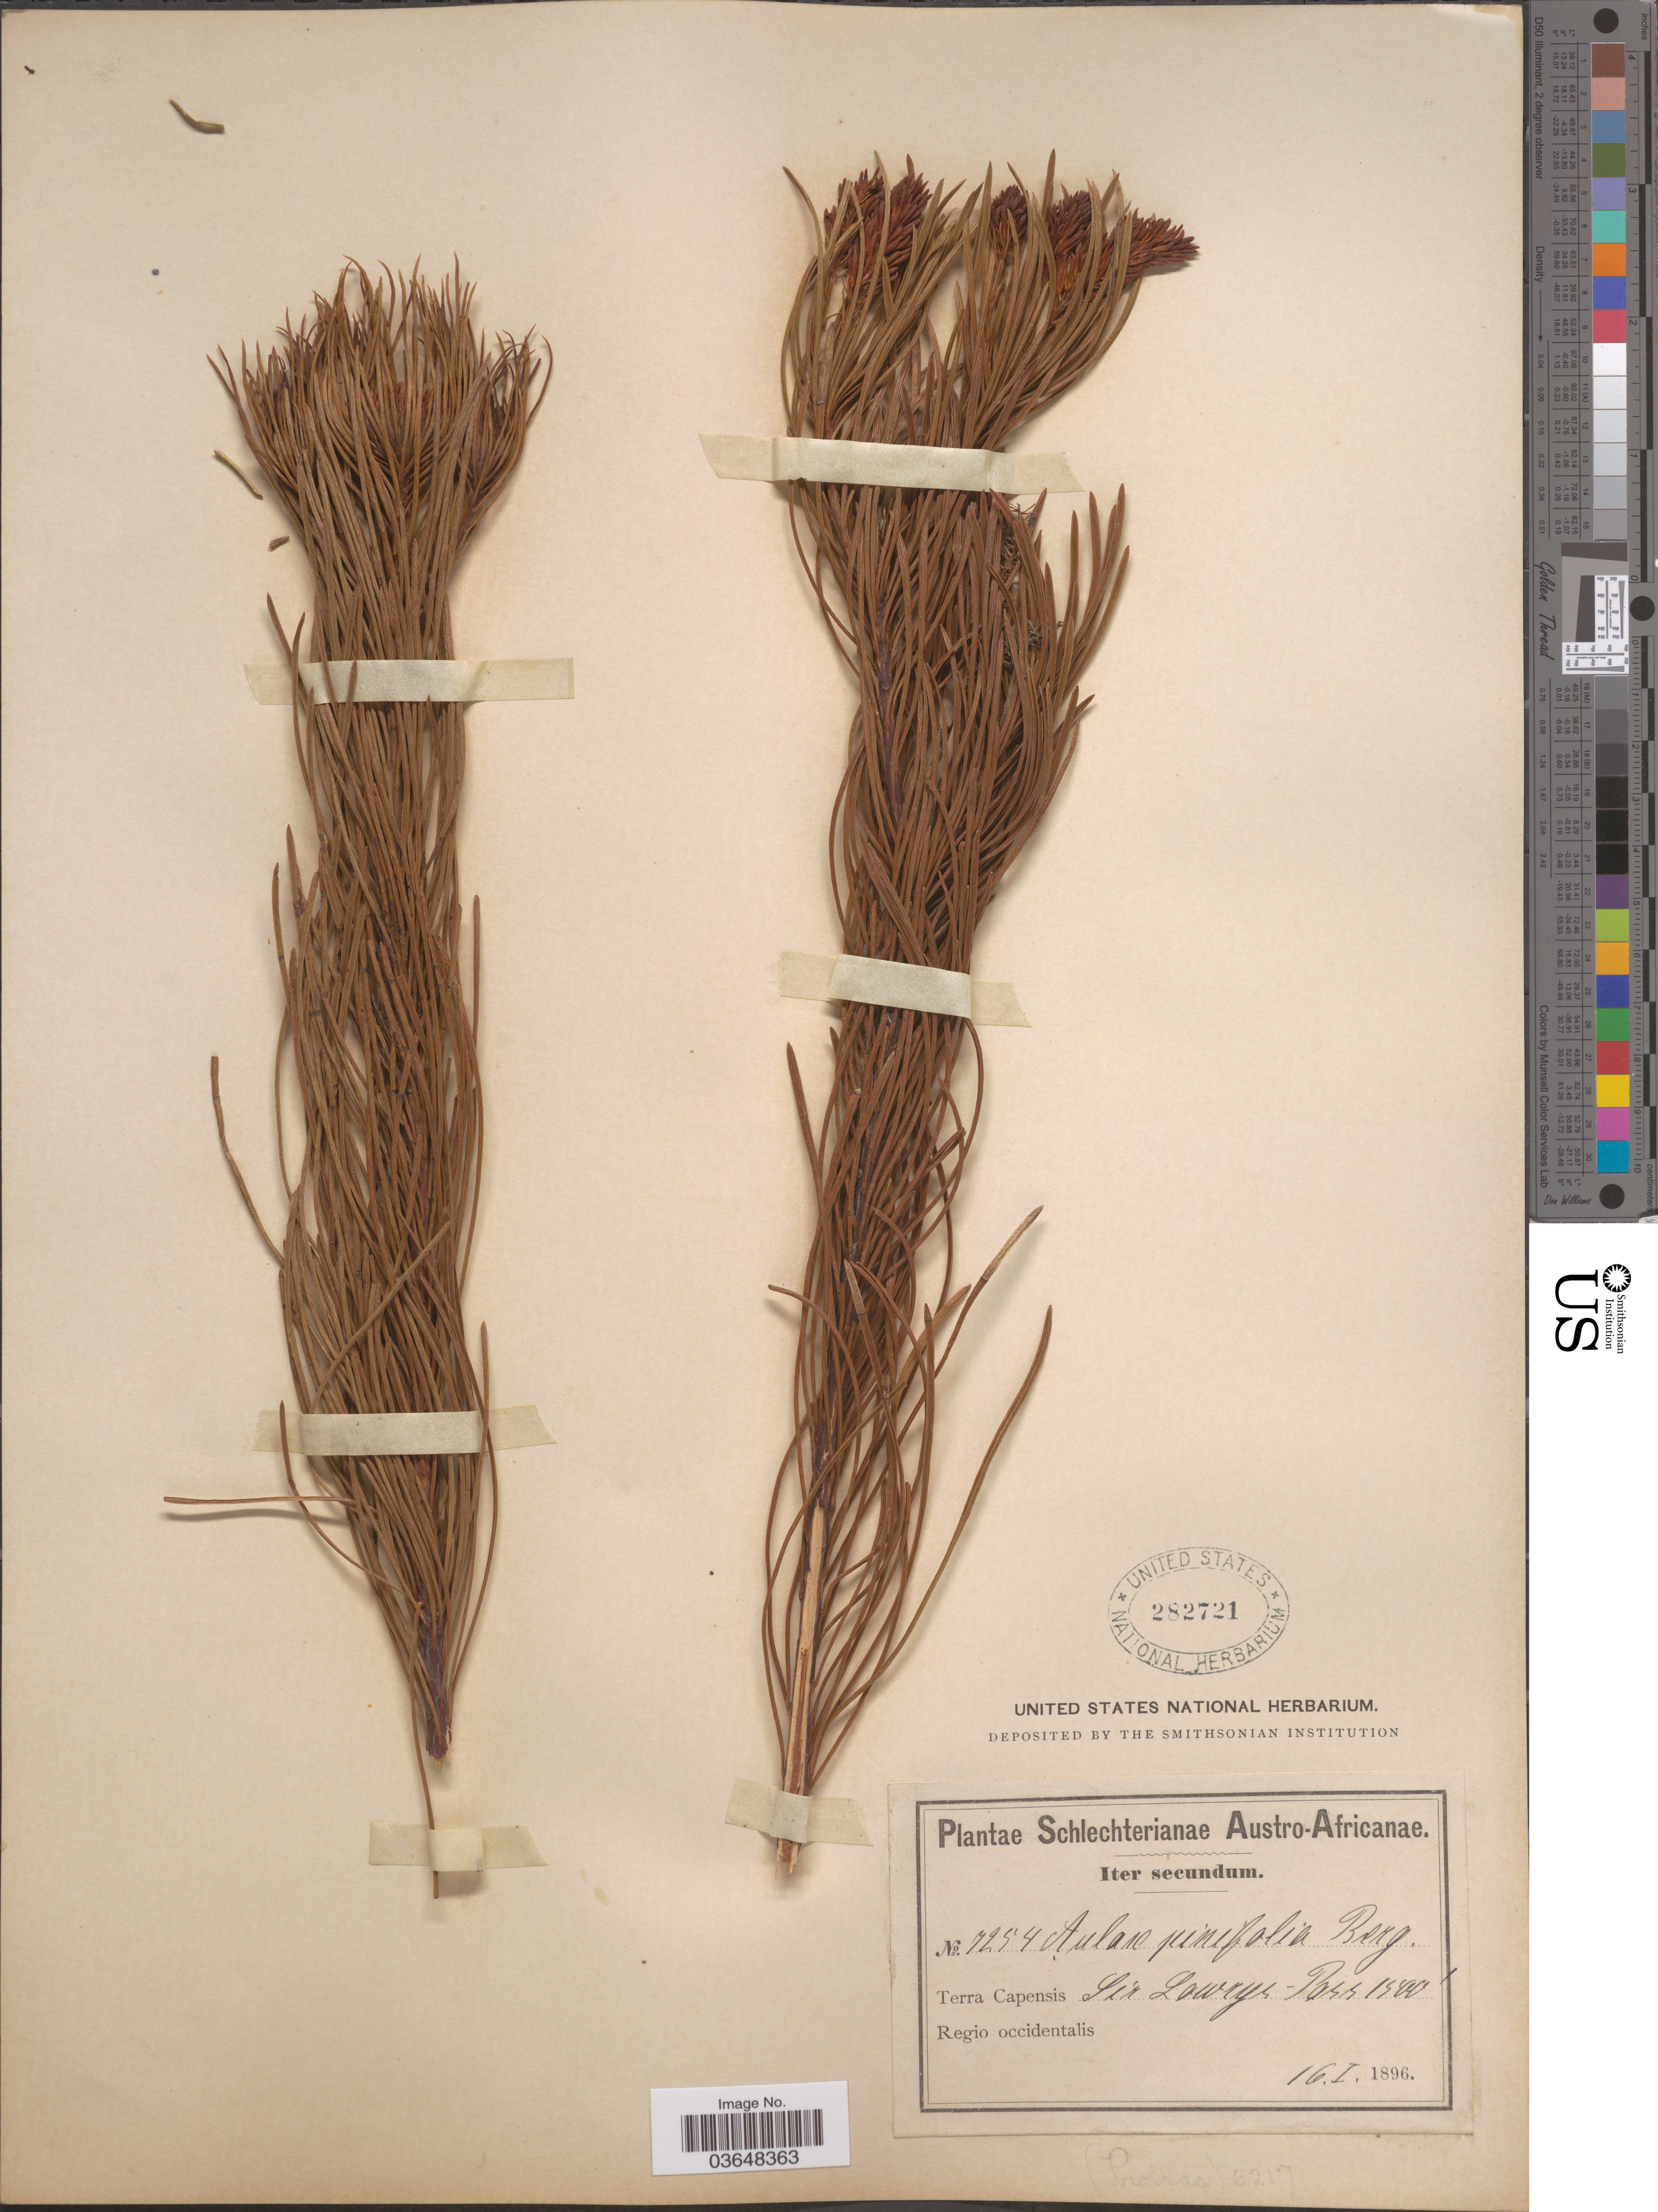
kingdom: Plantae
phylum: Tracheophyta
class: Magnoliopsida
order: Proteales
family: Proteaceae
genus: Aulax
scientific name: Aulax pinifolia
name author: P.J. Bergius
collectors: Schlechter, --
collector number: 7254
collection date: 1896-01-16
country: South Africa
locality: Austro-Africanæ. Terra Capensis. Sir Lowrys - Pass. Regio occidentalis.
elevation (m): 457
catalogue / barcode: US 282721